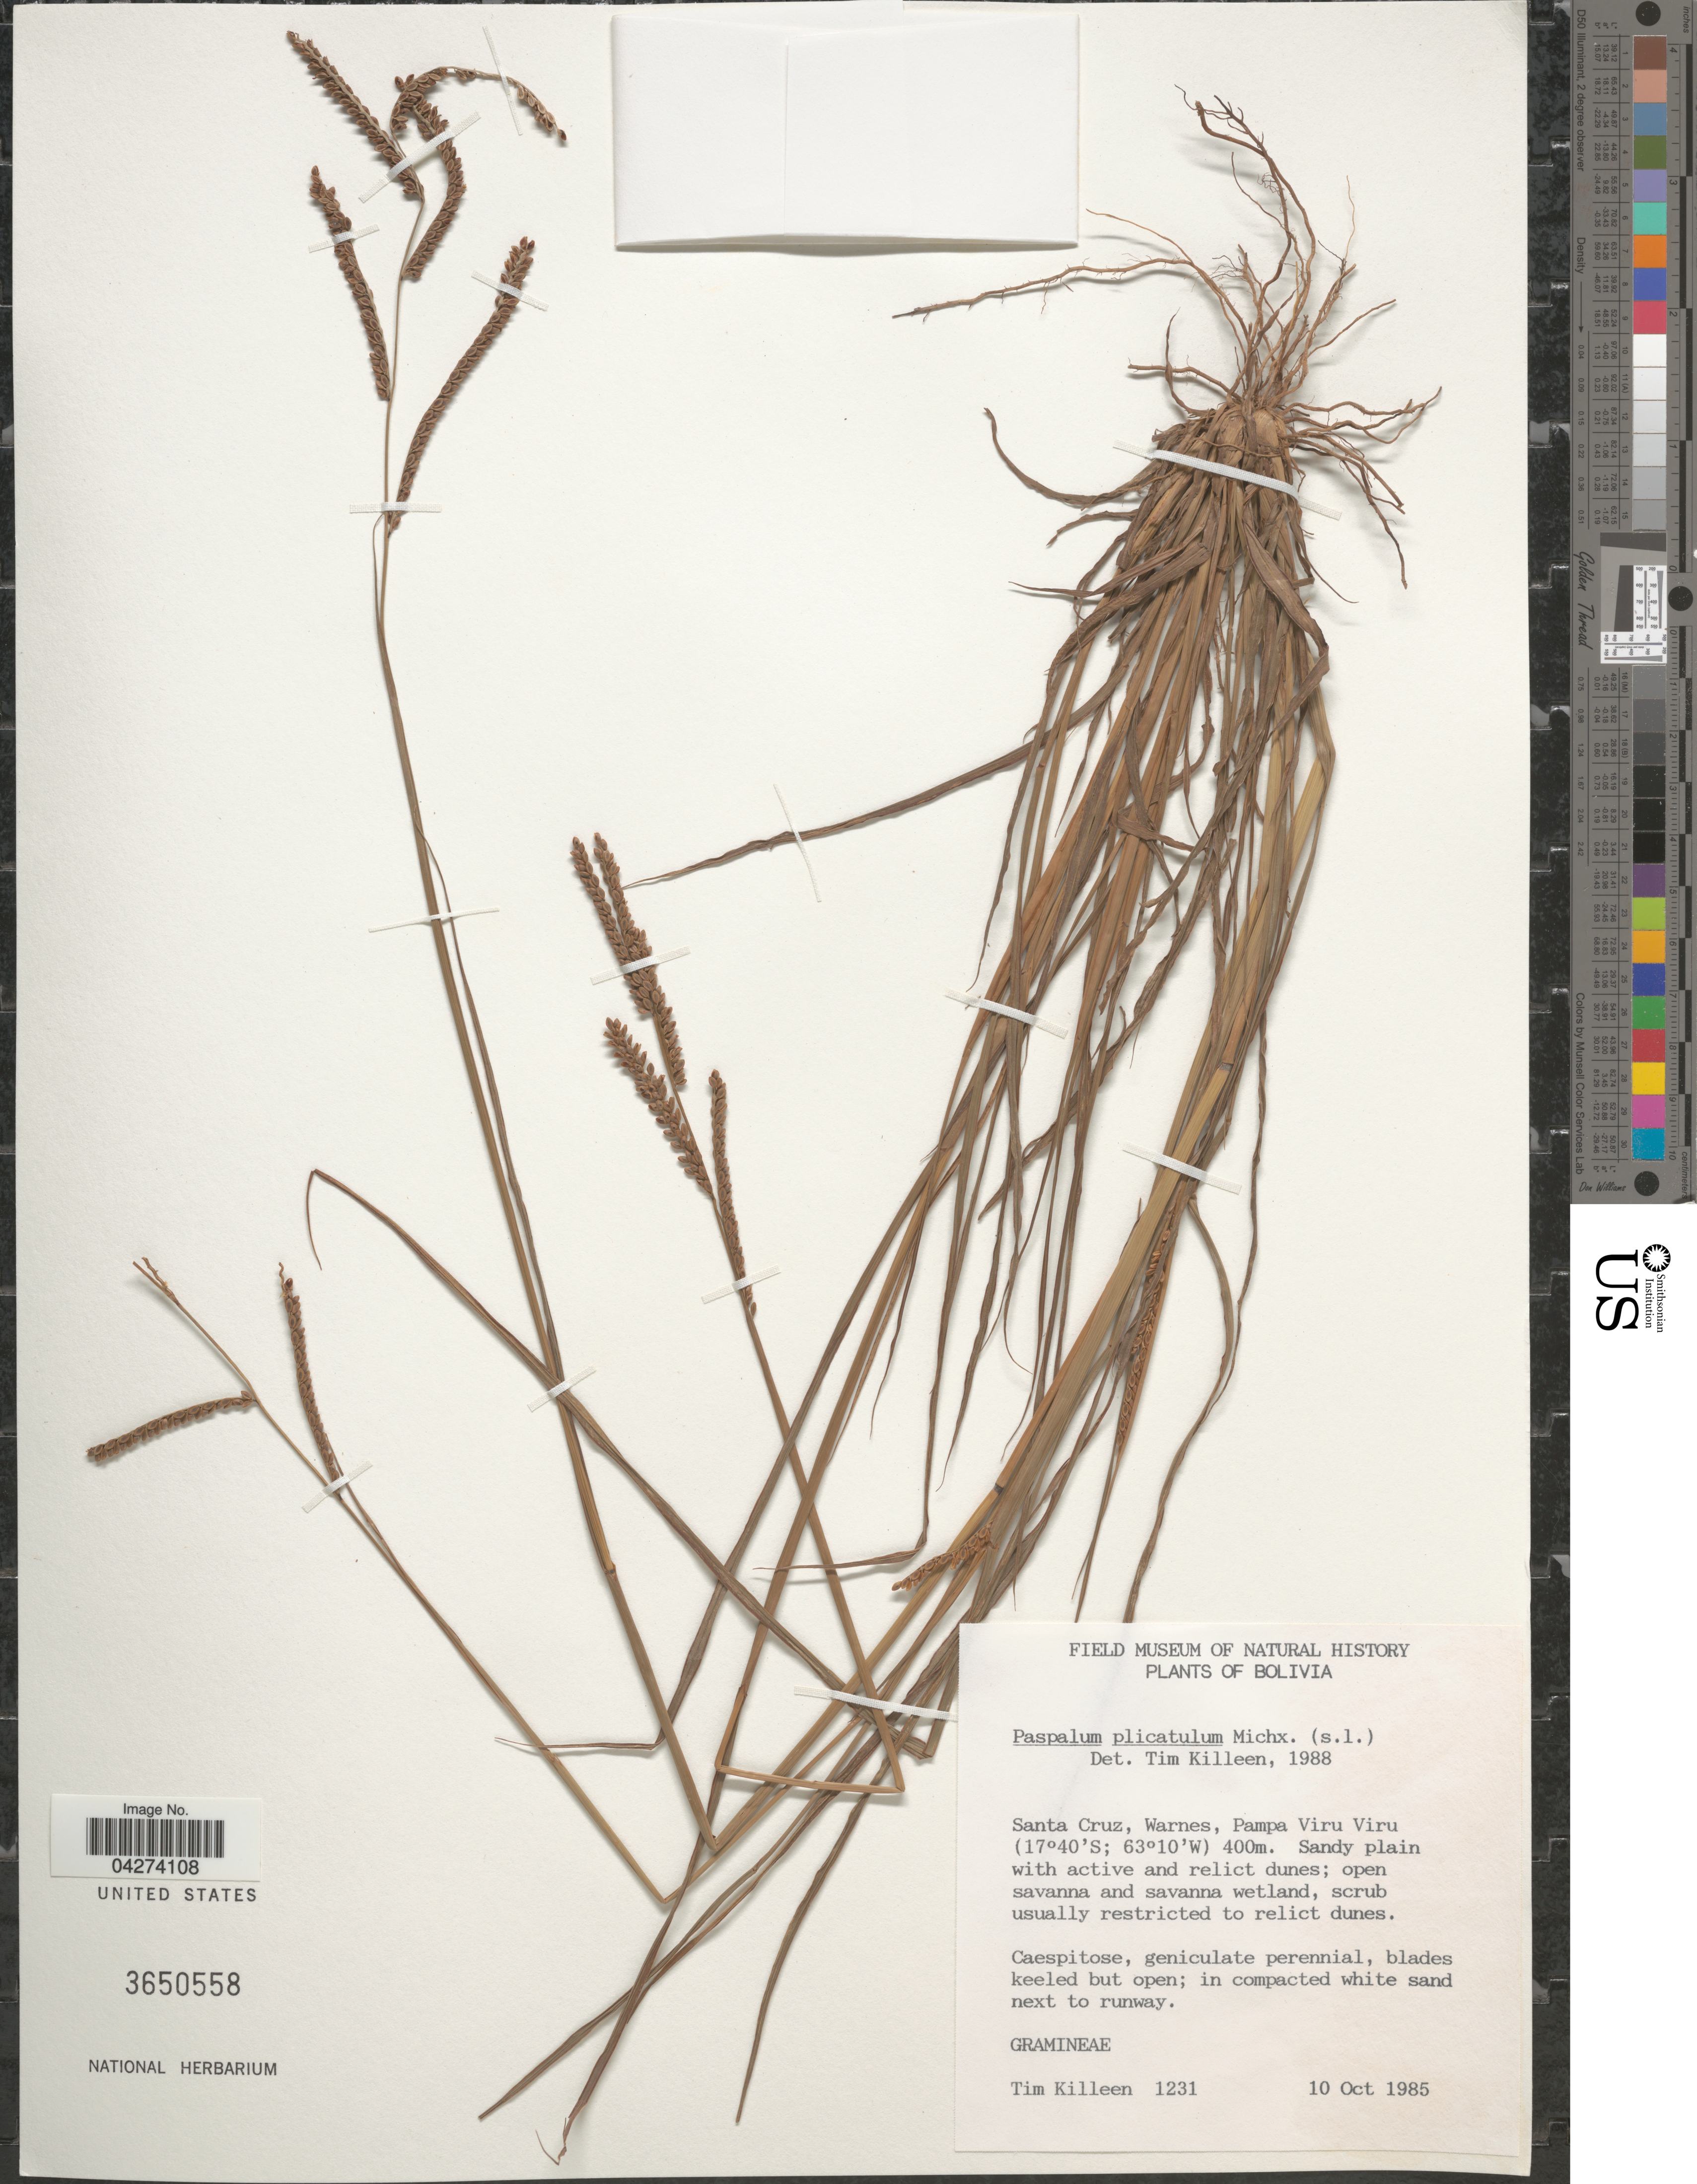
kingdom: Plantae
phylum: Tracheophyta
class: Liliopsida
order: Poales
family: Poaceae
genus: Paspalum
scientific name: Paspalum plicatulum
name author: Michx.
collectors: T. J. Killeen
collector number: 1231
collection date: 1985-10-10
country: Bolivia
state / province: Santa Cruz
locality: Warnes, Pampa Viru Viru.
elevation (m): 400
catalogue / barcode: US 3650558